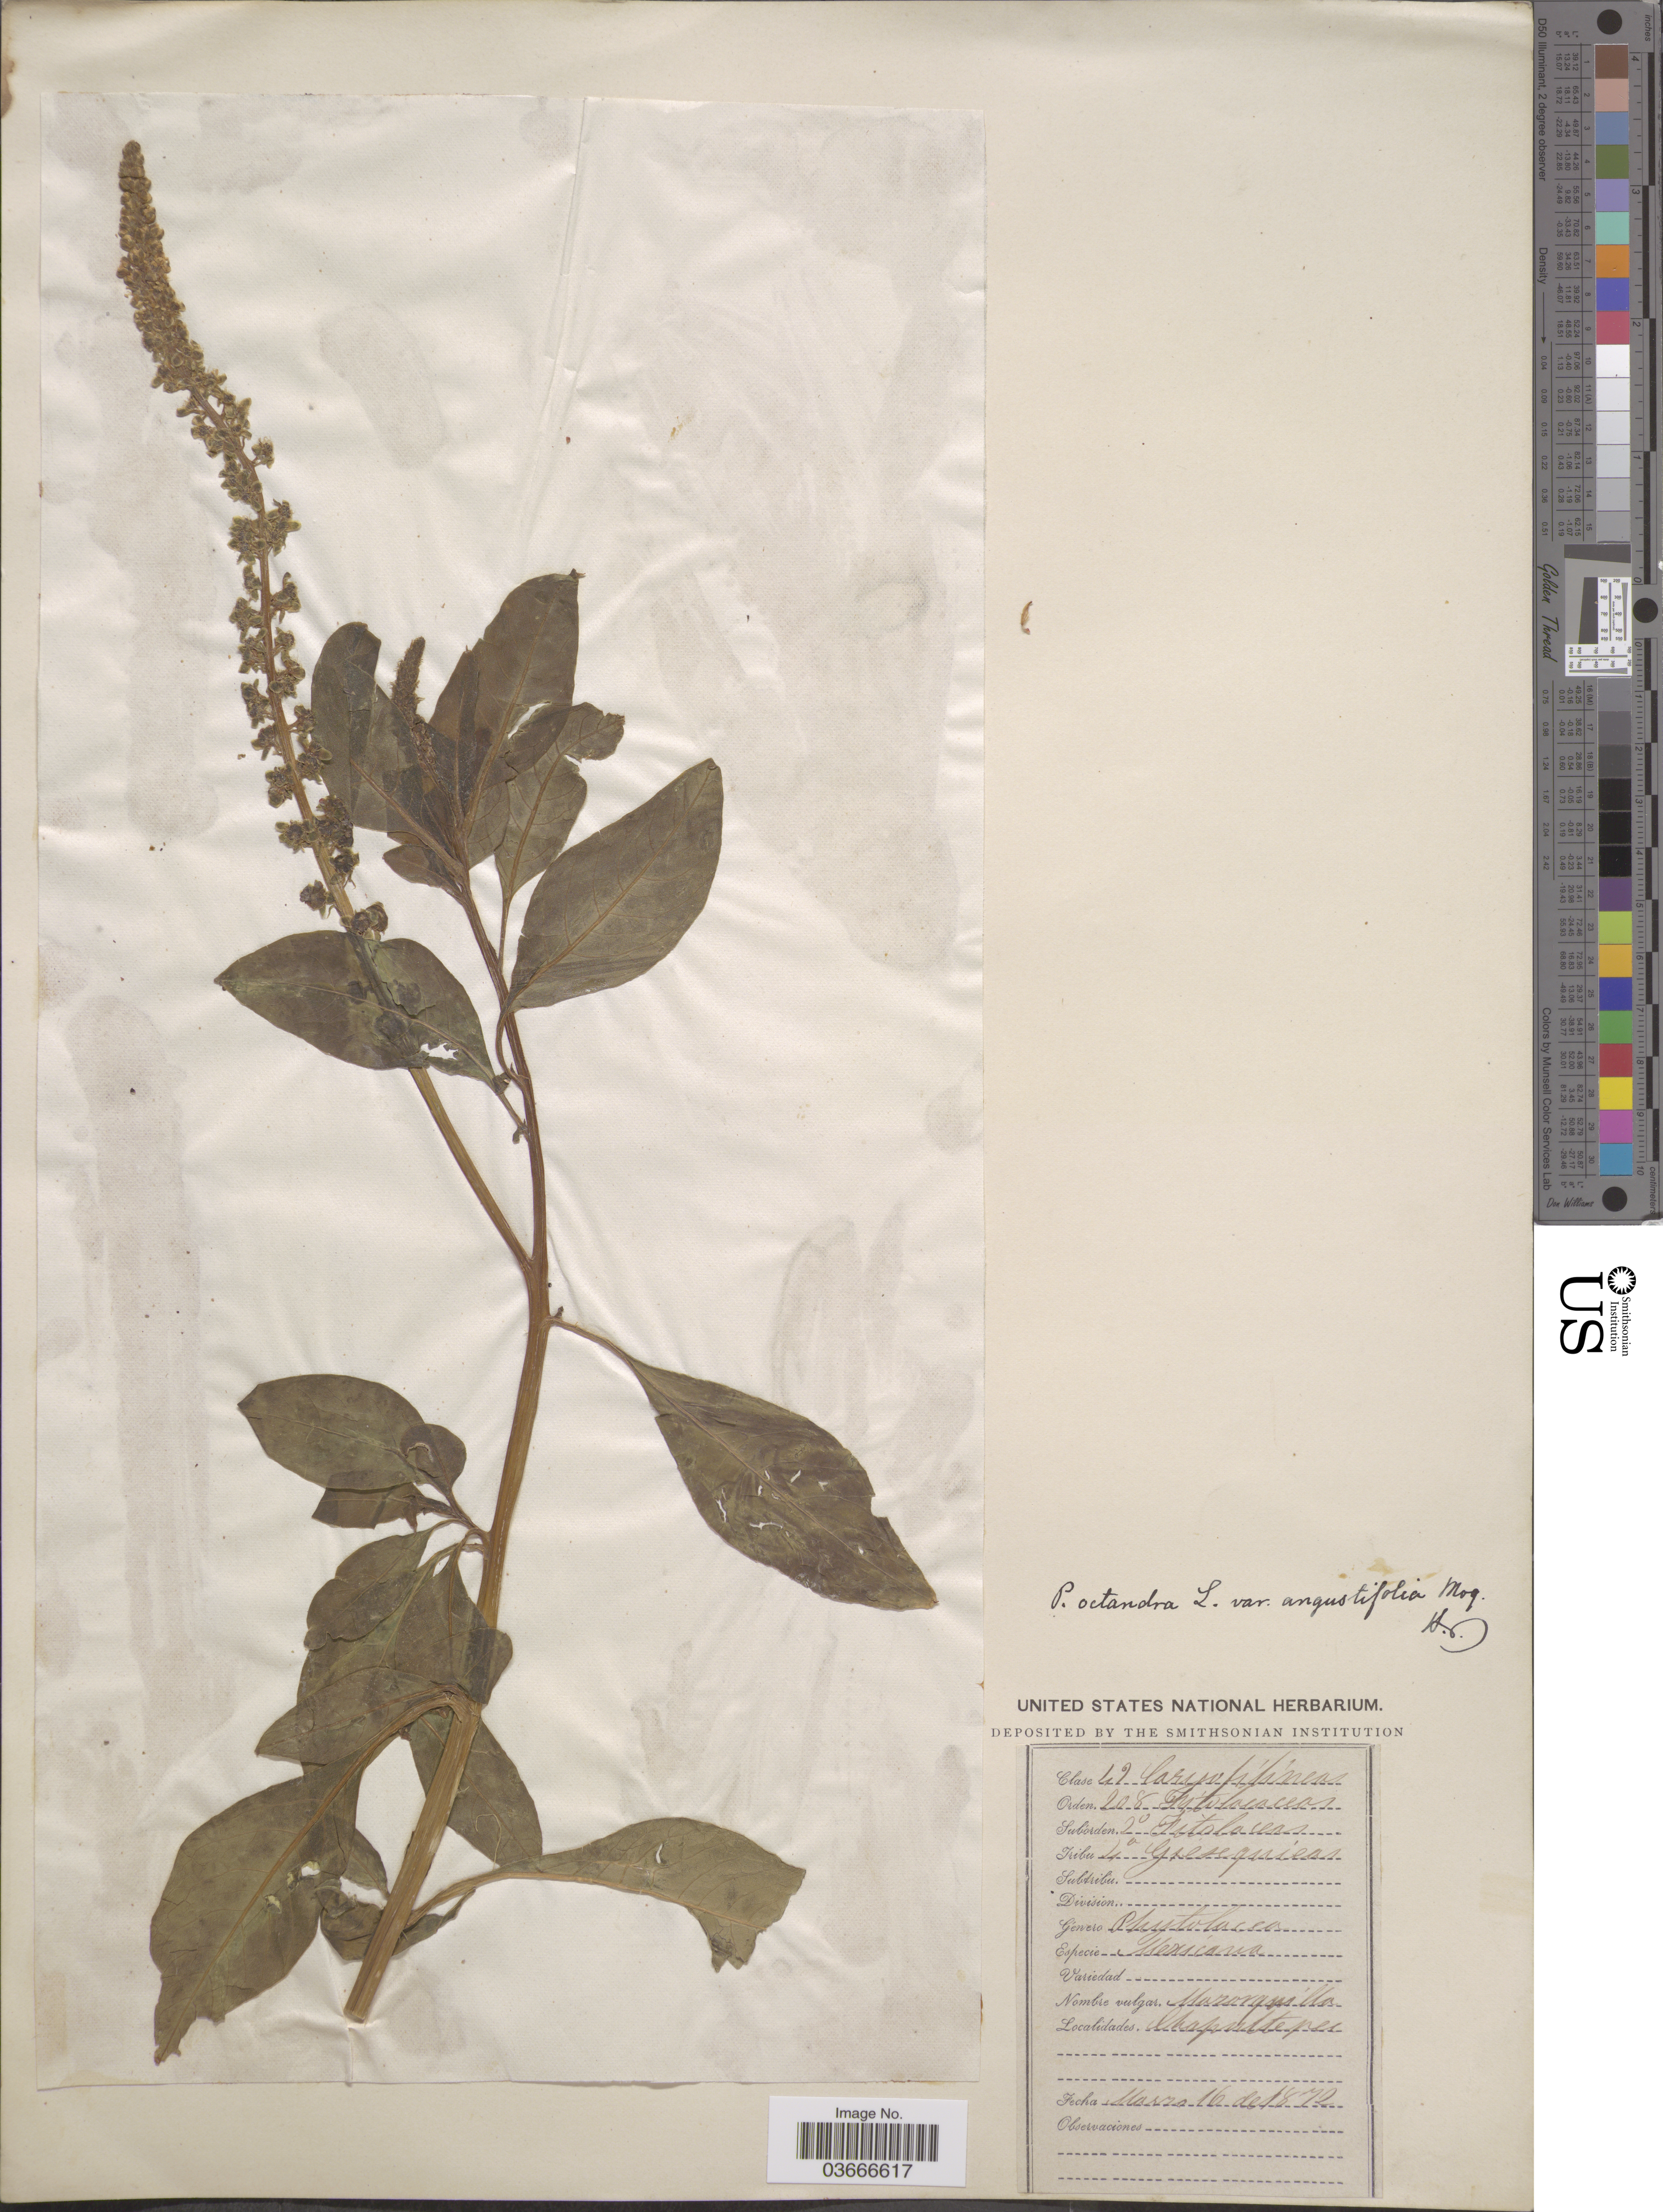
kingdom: Plantae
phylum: Tracheophyta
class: Magnoliopsida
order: Caryophyllales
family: Phytolaccaceae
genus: Phytolacca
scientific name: Phytolacca octandra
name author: L.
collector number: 42?*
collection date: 1872-03-16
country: Mexico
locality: Chapultepec.